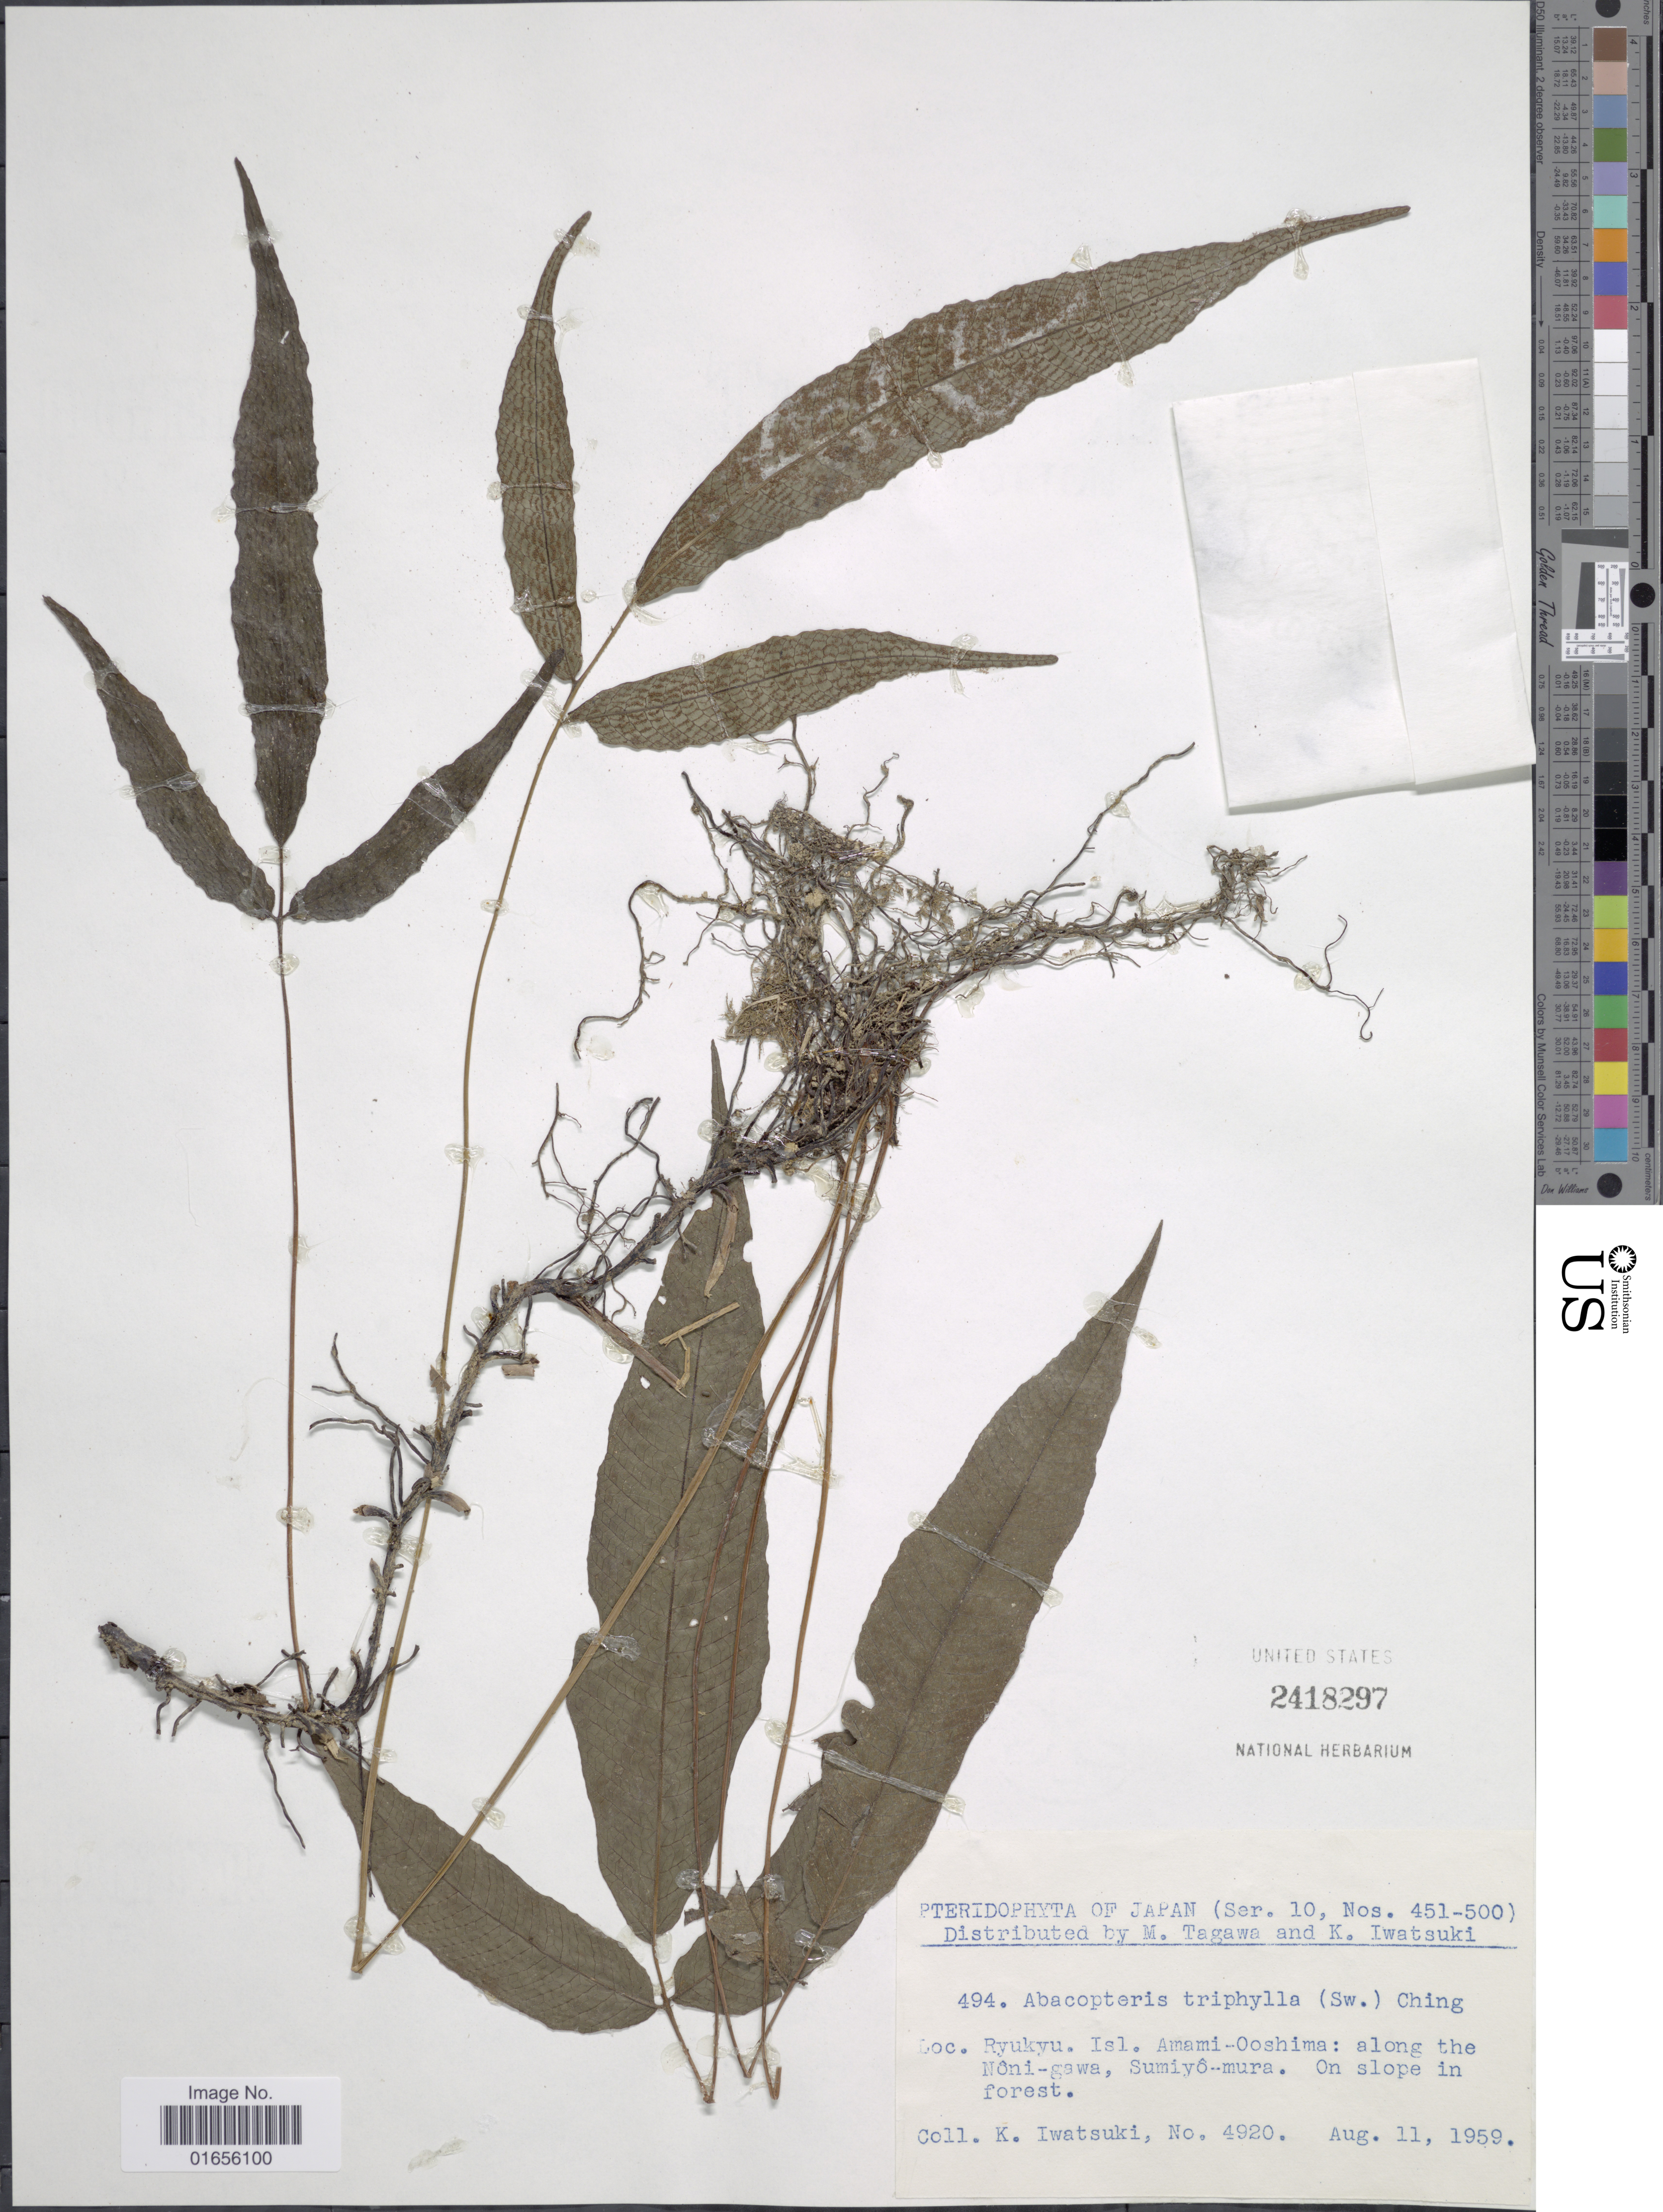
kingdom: Plantae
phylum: Tracheophyta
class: Polypodiopsida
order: Polypodiales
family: Thelypteridaceae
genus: Pronephrium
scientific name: Pronephrium triphyllum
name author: (Sw.) Holttum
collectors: K. Iwatsuki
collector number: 4920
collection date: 1959-08-11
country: Japan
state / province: Okinawa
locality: Ryukyu. Isl. Amami - Ooshima: along the Noni - gawa, Sumiyo-mura. On slope in forest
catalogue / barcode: US 2418297